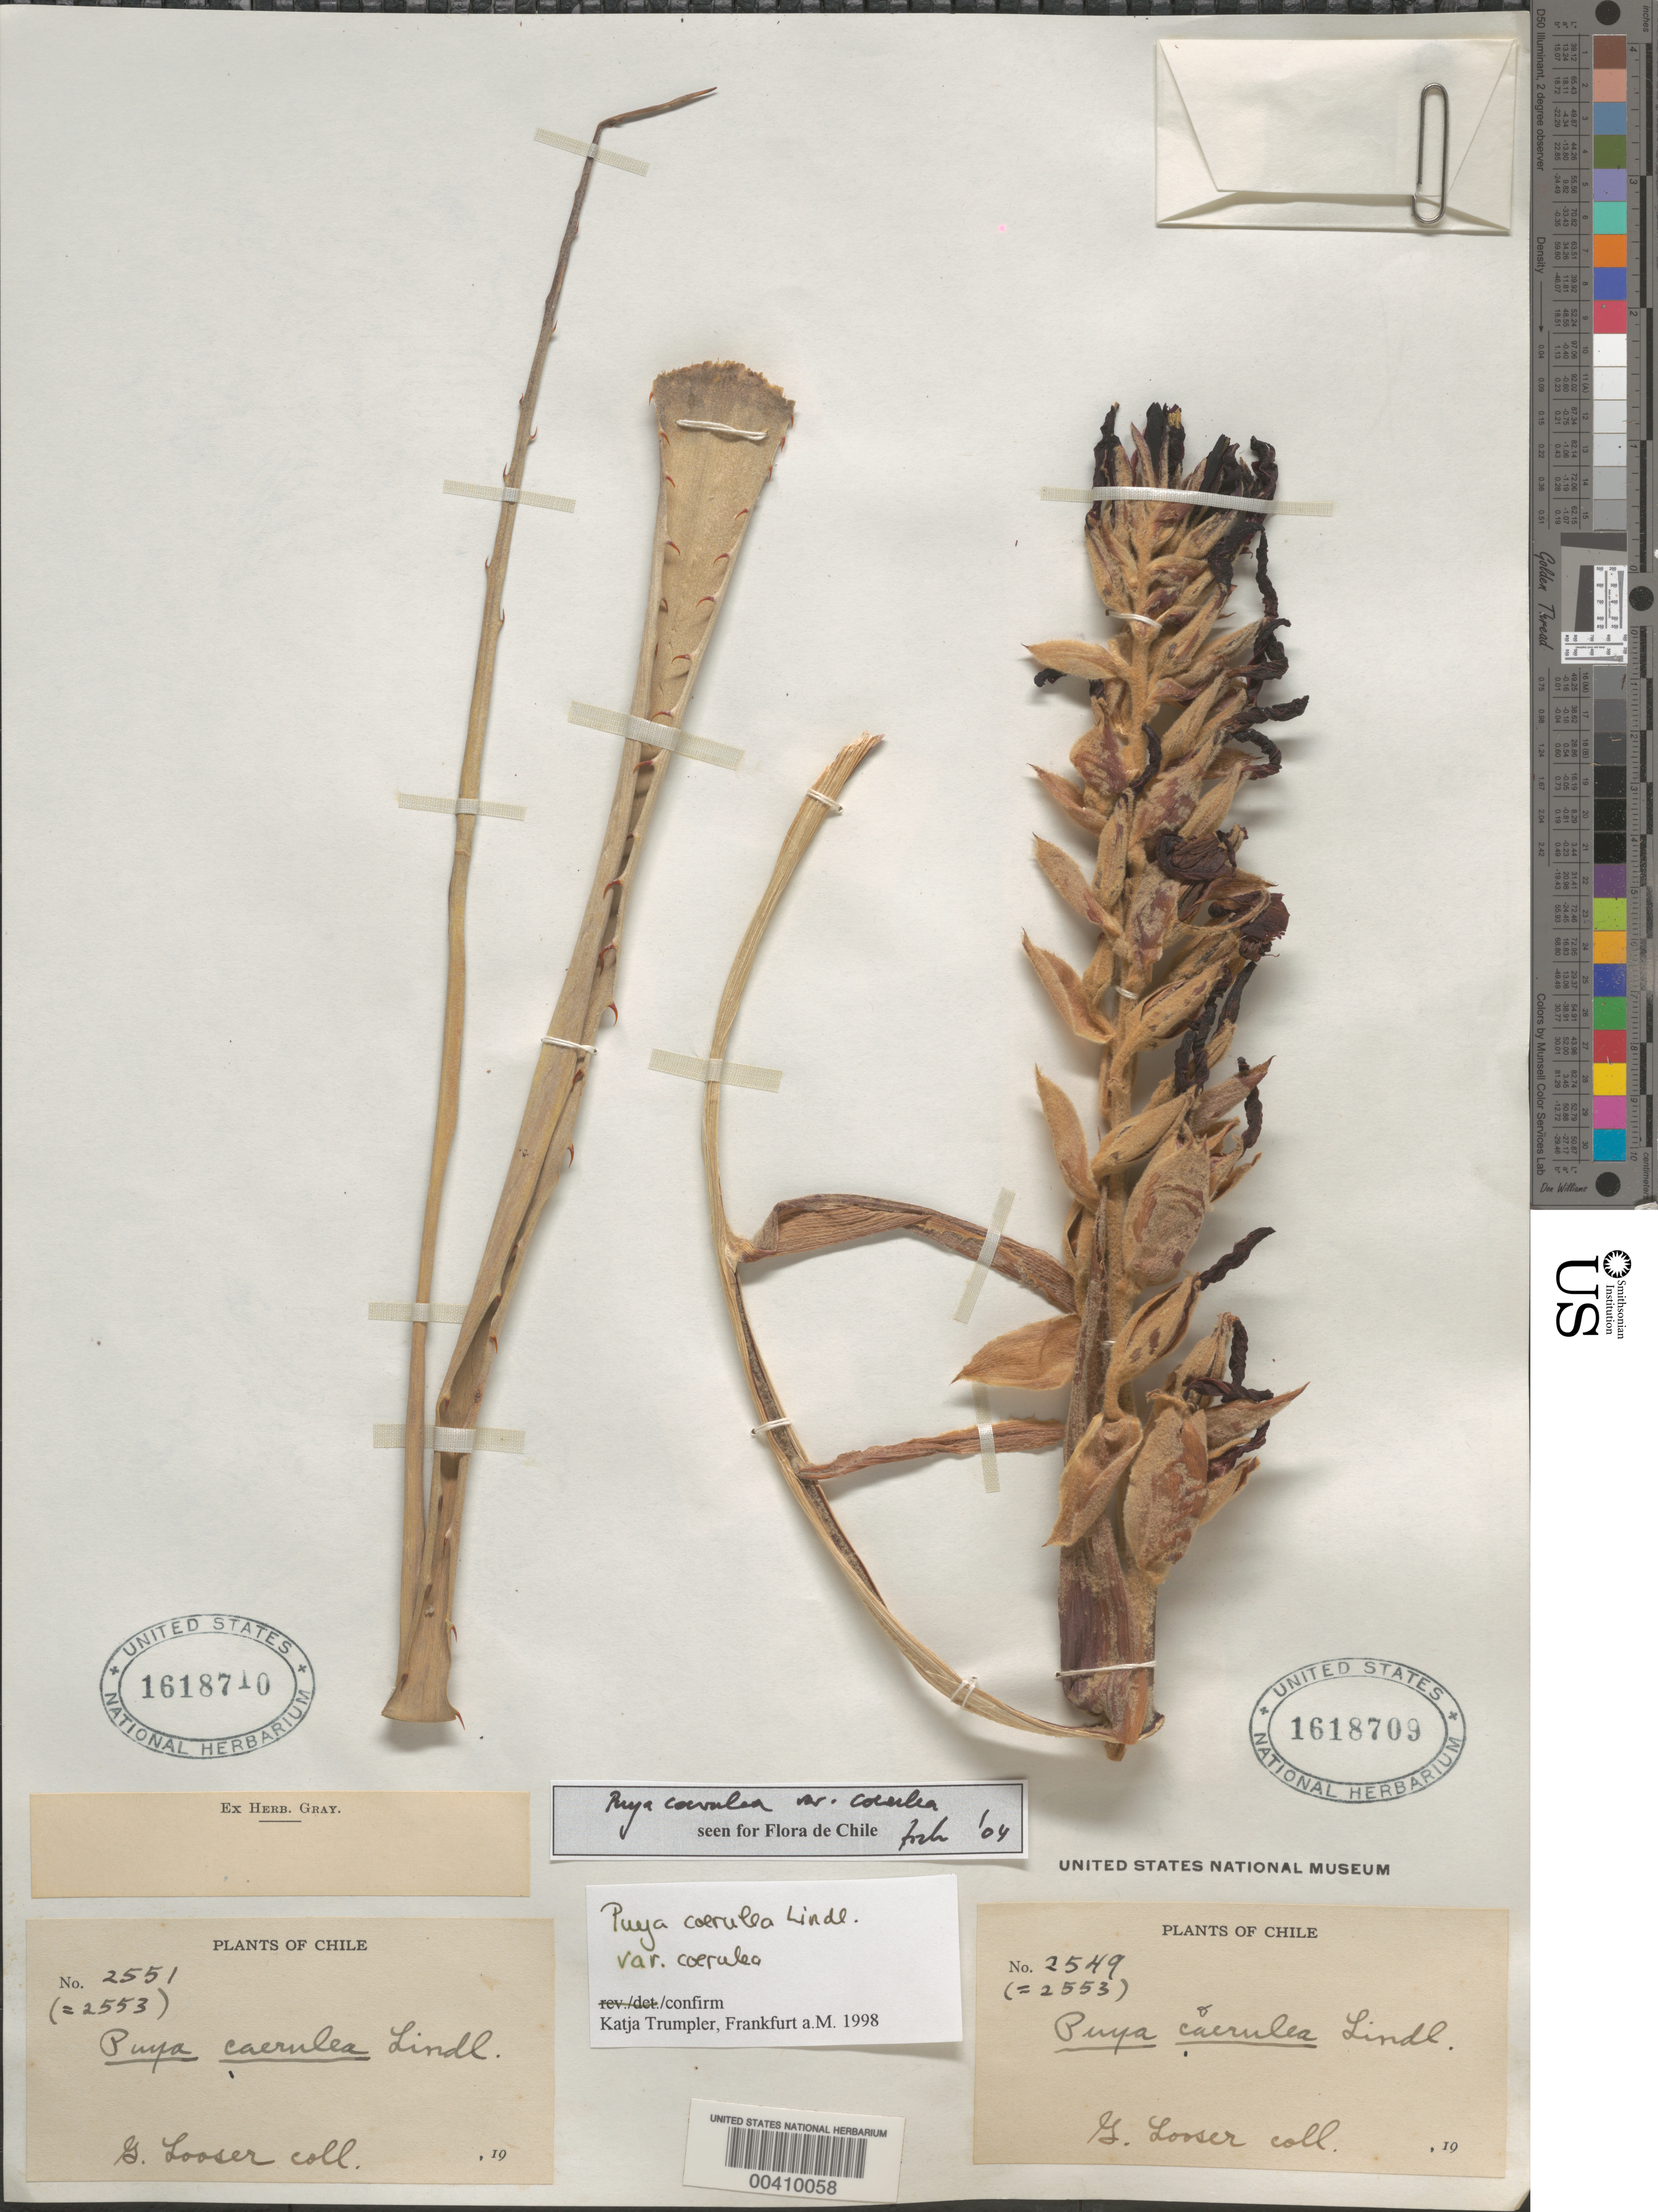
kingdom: Plantae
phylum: Tracheophyta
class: Liliopsida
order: Poales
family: Bromeliaceae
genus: Puya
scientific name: Puya coerulea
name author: Lindl.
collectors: G. Looser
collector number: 2553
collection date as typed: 04 Dec 1932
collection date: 1932-12-04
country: Chile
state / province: Región Metropolitana (RM)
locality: Angostura de paine, limite entre los provs. de santiago y colchagua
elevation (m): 650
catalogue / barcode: US 1618709